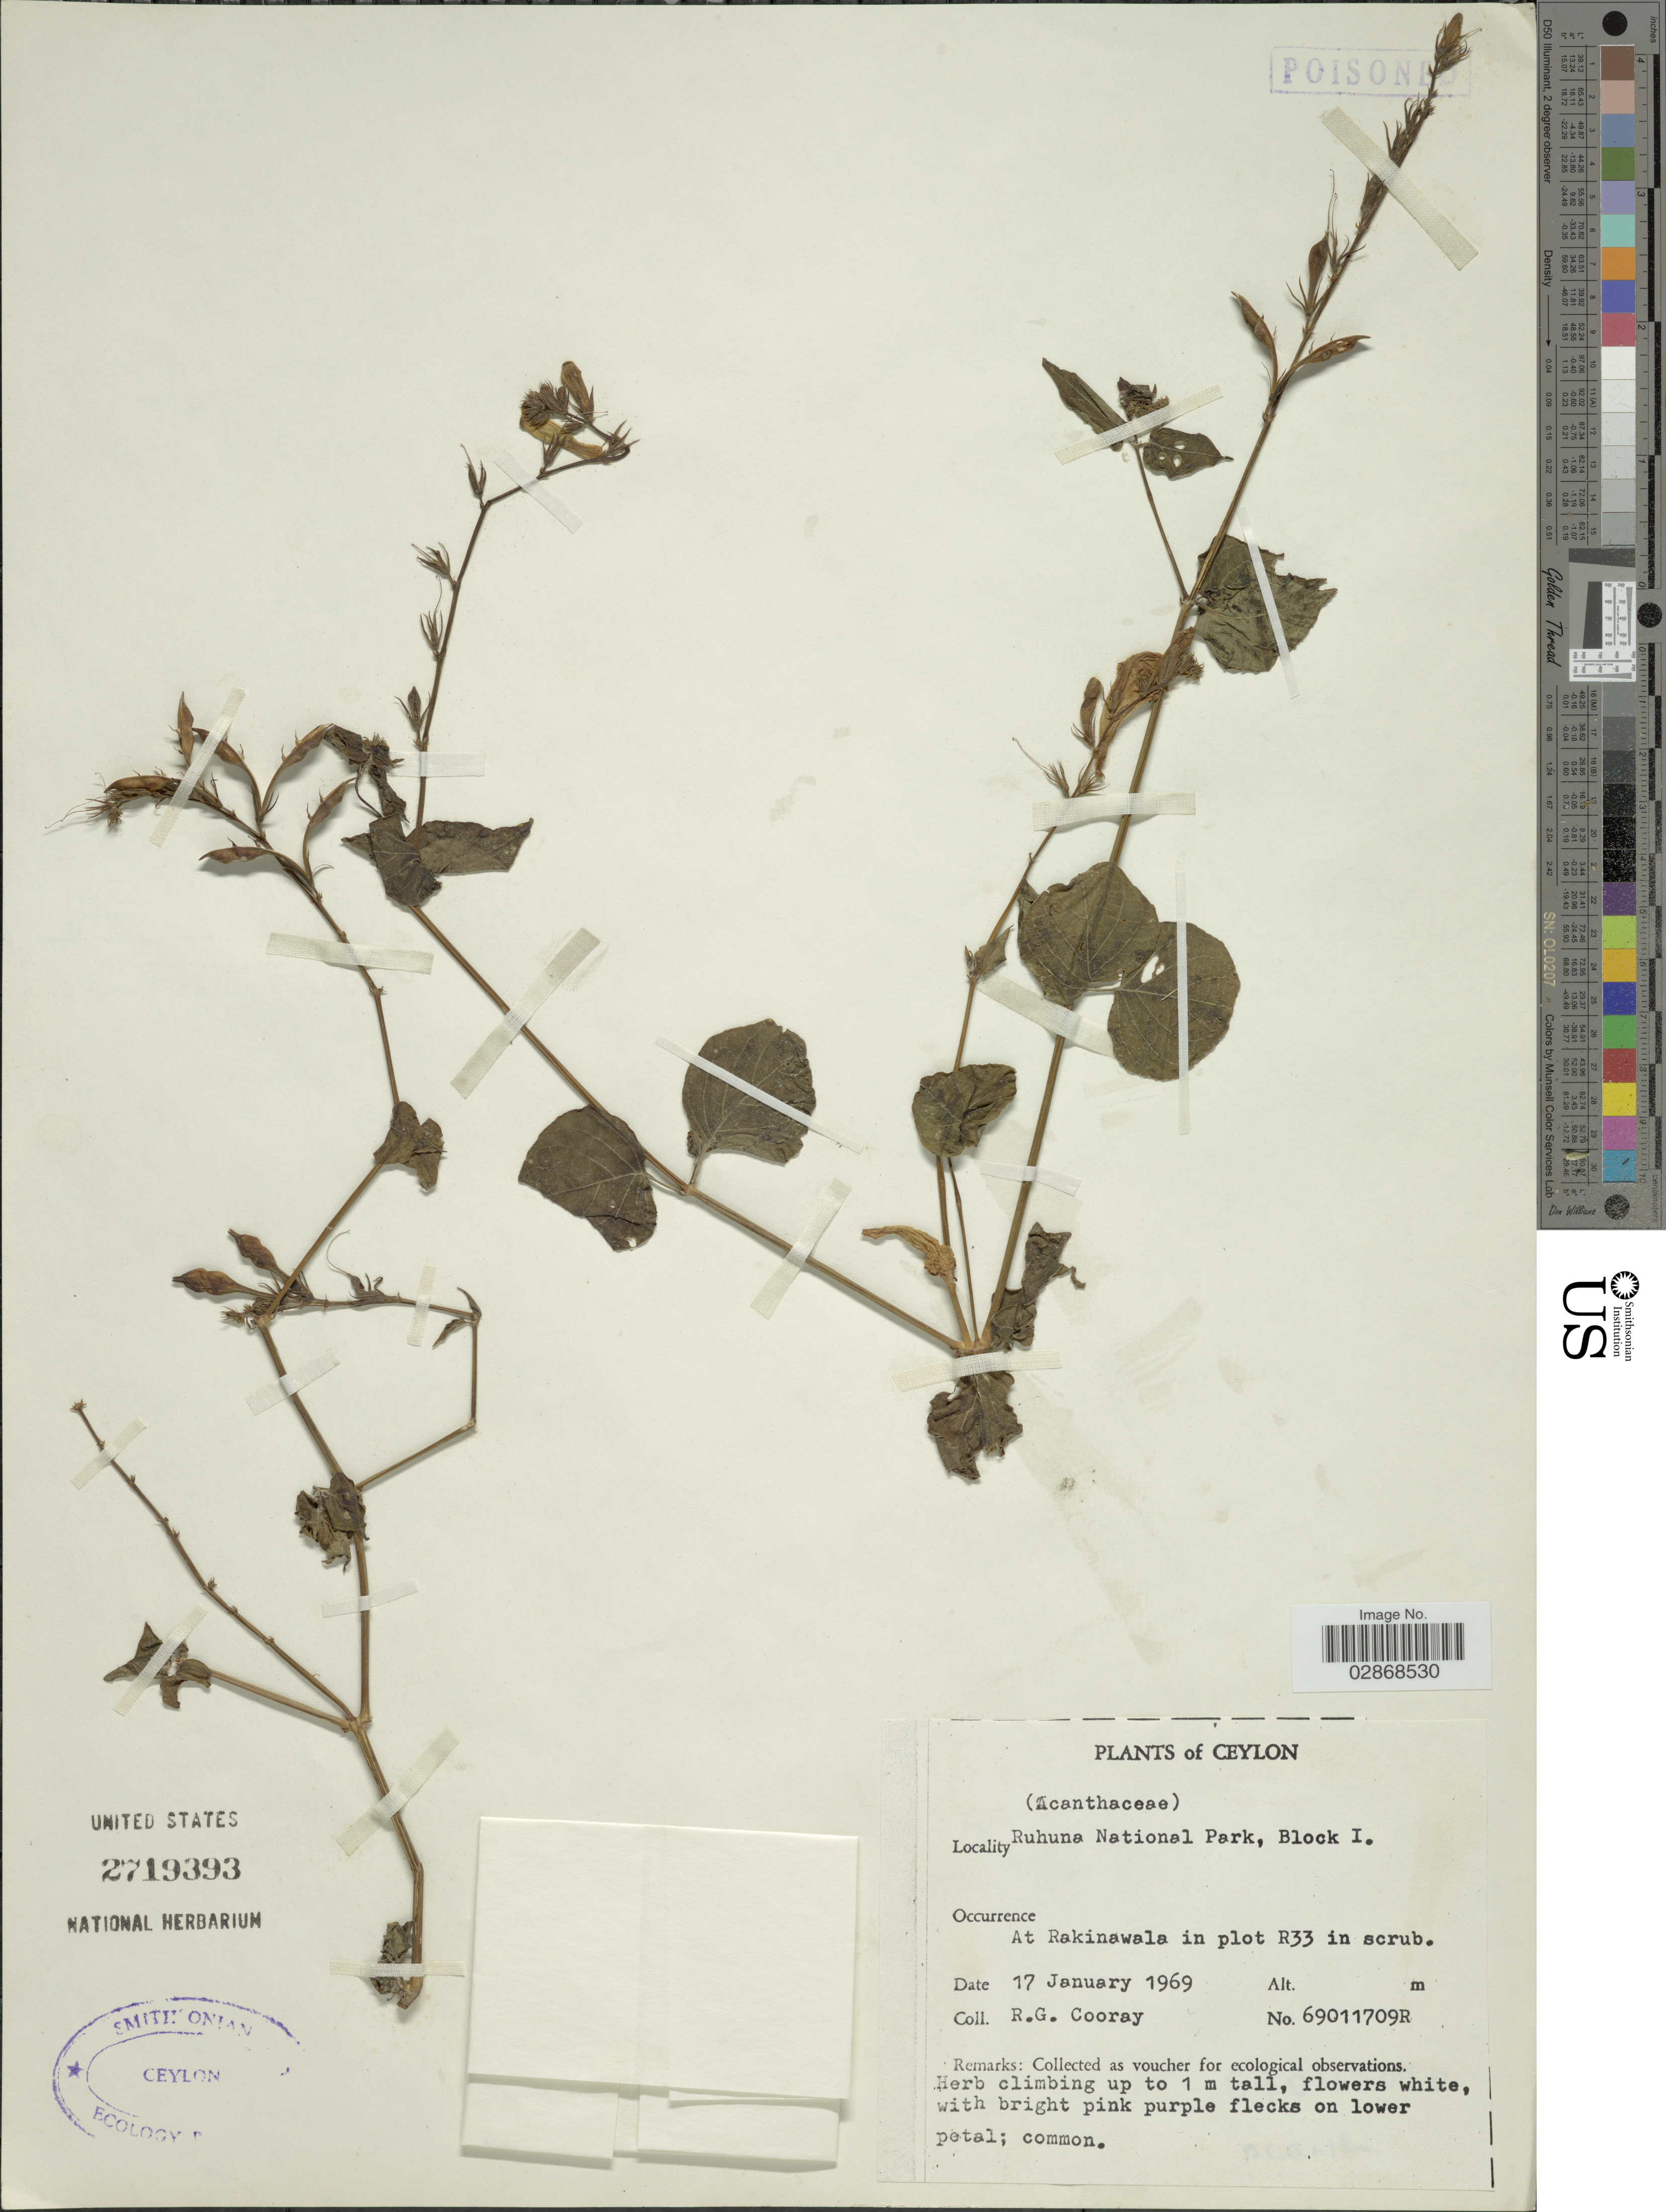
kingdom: Plantae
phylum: Tracheophyta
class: Magnoliopsida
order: Lamiales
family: Acanthaceae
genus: Asystasia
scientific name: Asystasia gangetica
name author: (L.) T. Anderson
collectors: R. Cooray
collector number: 69011709R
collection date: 1969-01-17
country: Sri Lanka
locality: Ceylon. Ruhuna National Park, Block I. At Rakinawala in plot R33 in scrub.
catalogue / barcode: US 2719393